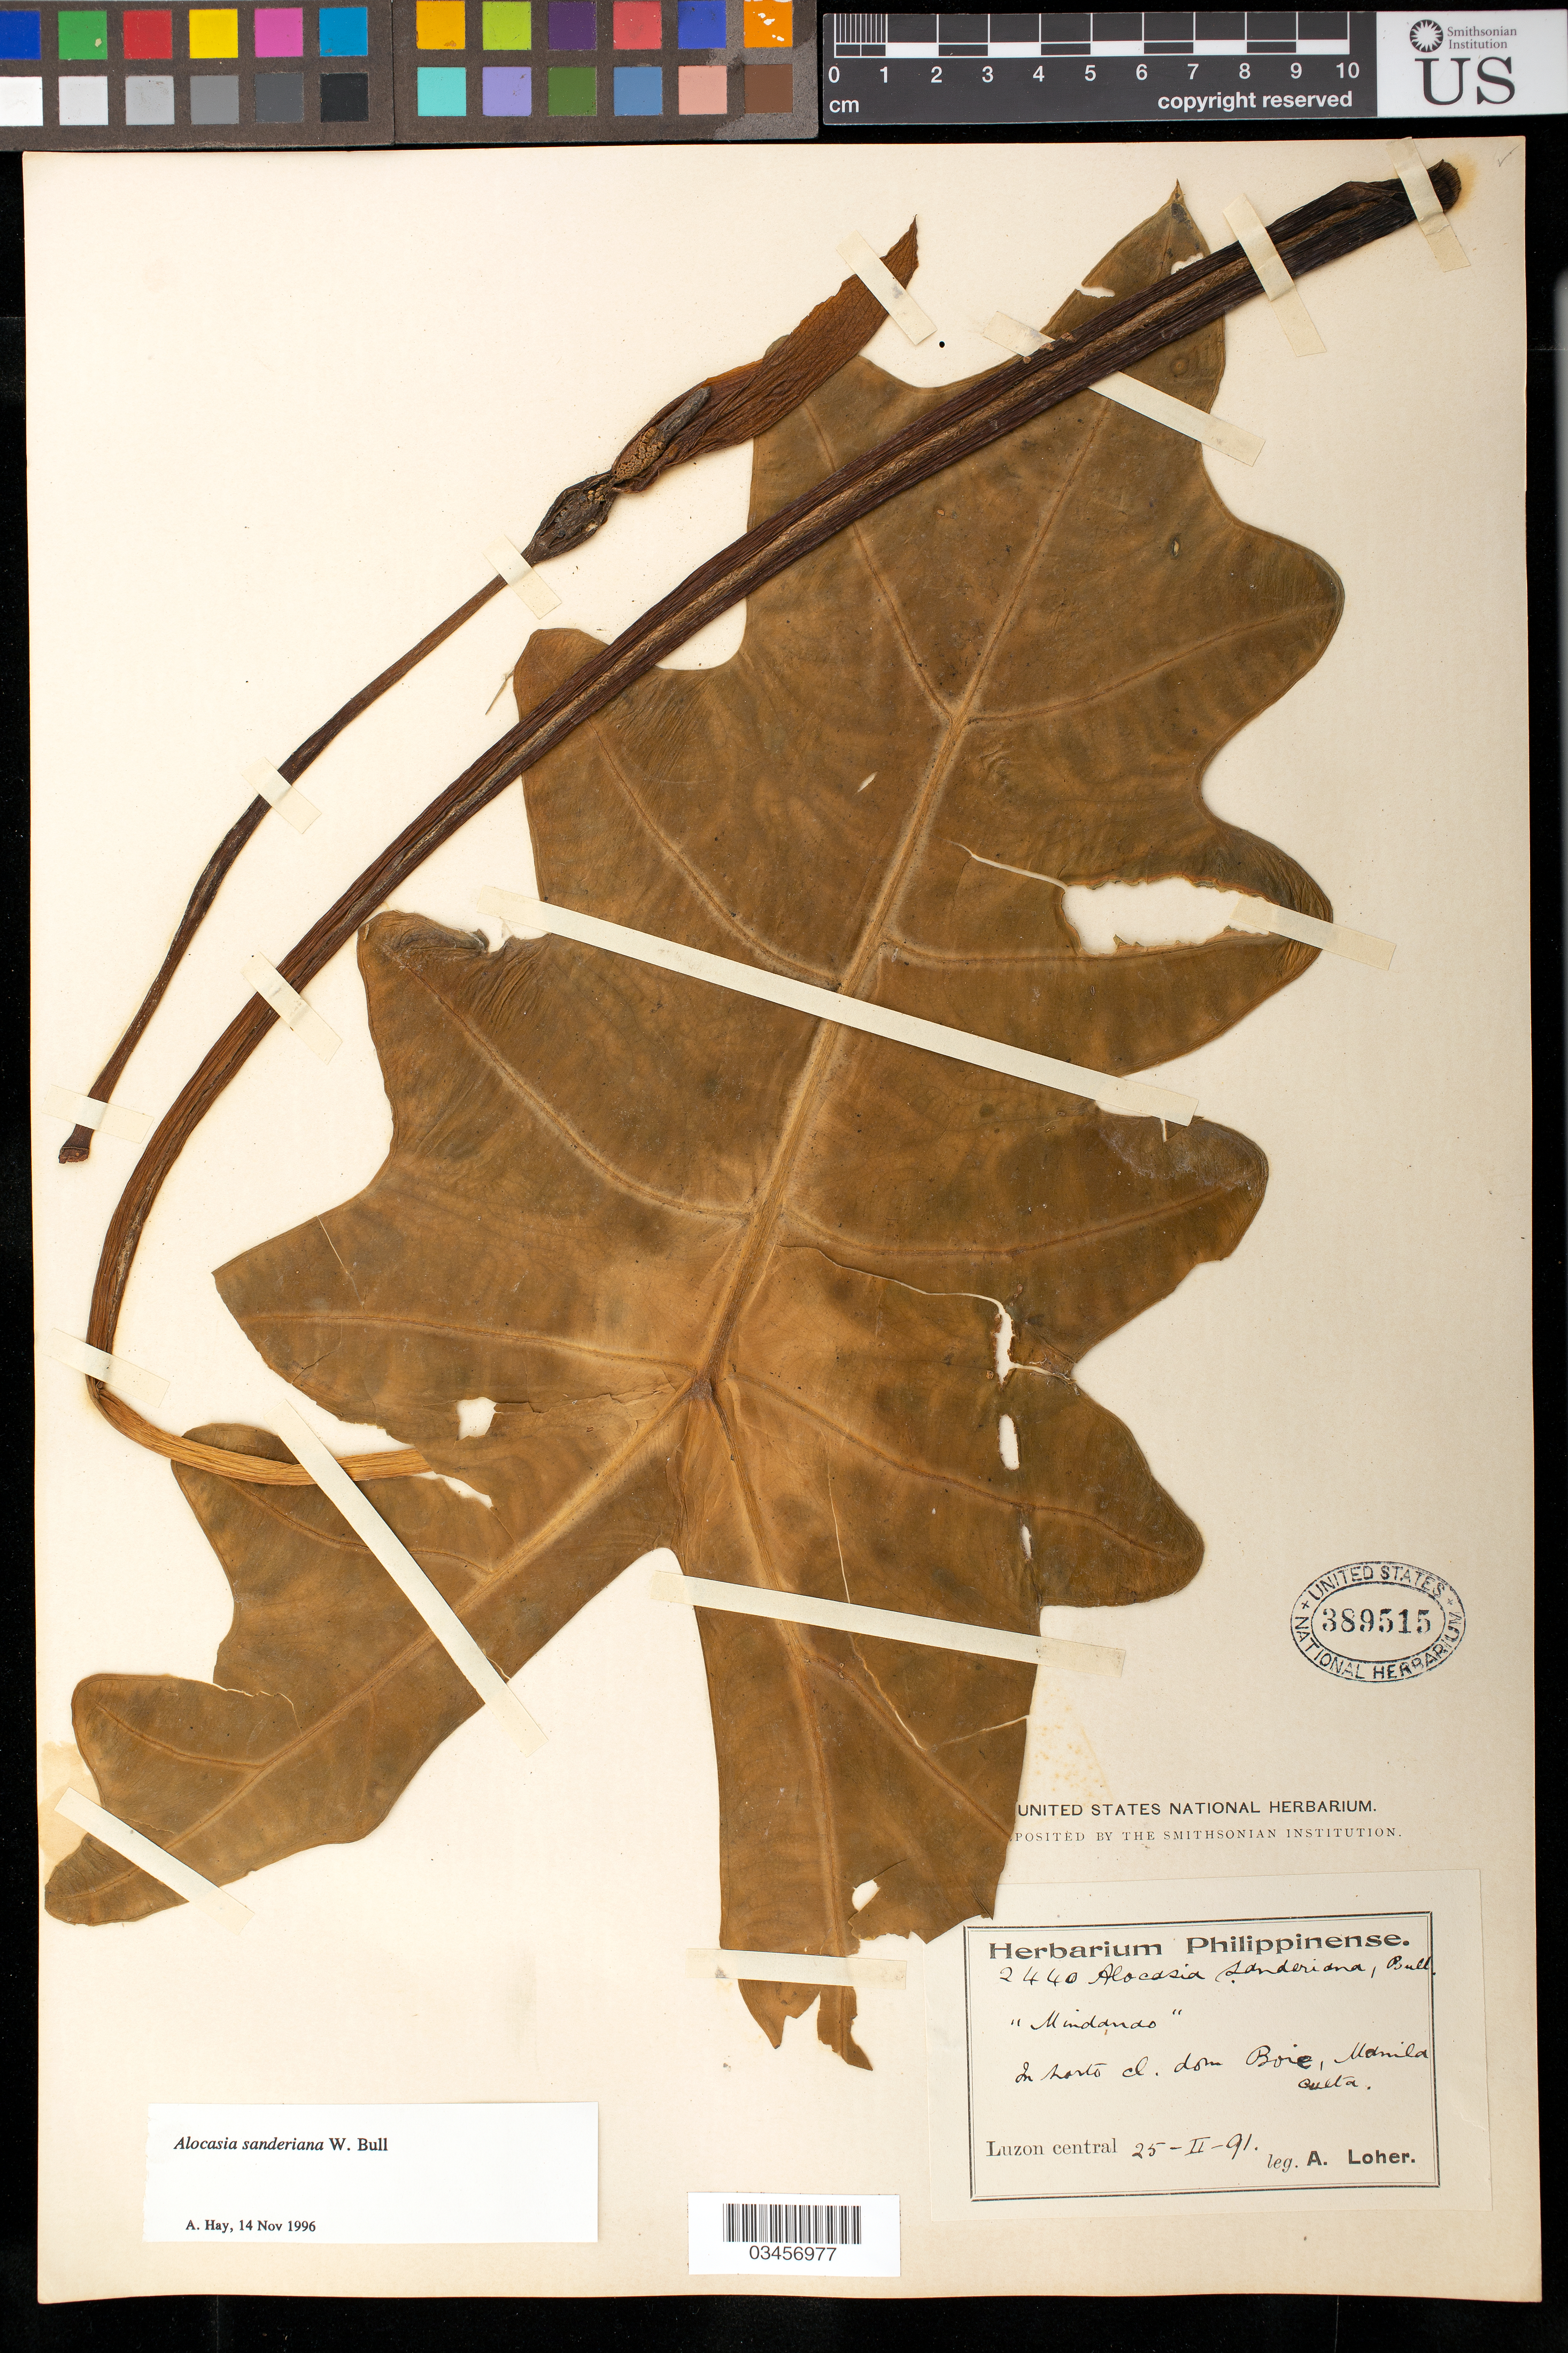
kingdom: Plantae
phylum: Tracheophyta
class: Liliopsida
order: Alismatales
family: Araceae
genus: Alocasia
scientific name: Alocasia sanderiana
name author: Hort. ex W. Bull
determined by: Hay, A.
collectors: A. Loher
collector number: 2440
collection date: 1891-02-25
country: Philippines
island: Mindanao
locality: "Mindanao"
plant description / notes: Label info hard to read. Locality could be Manilla?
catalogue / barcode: US 389515